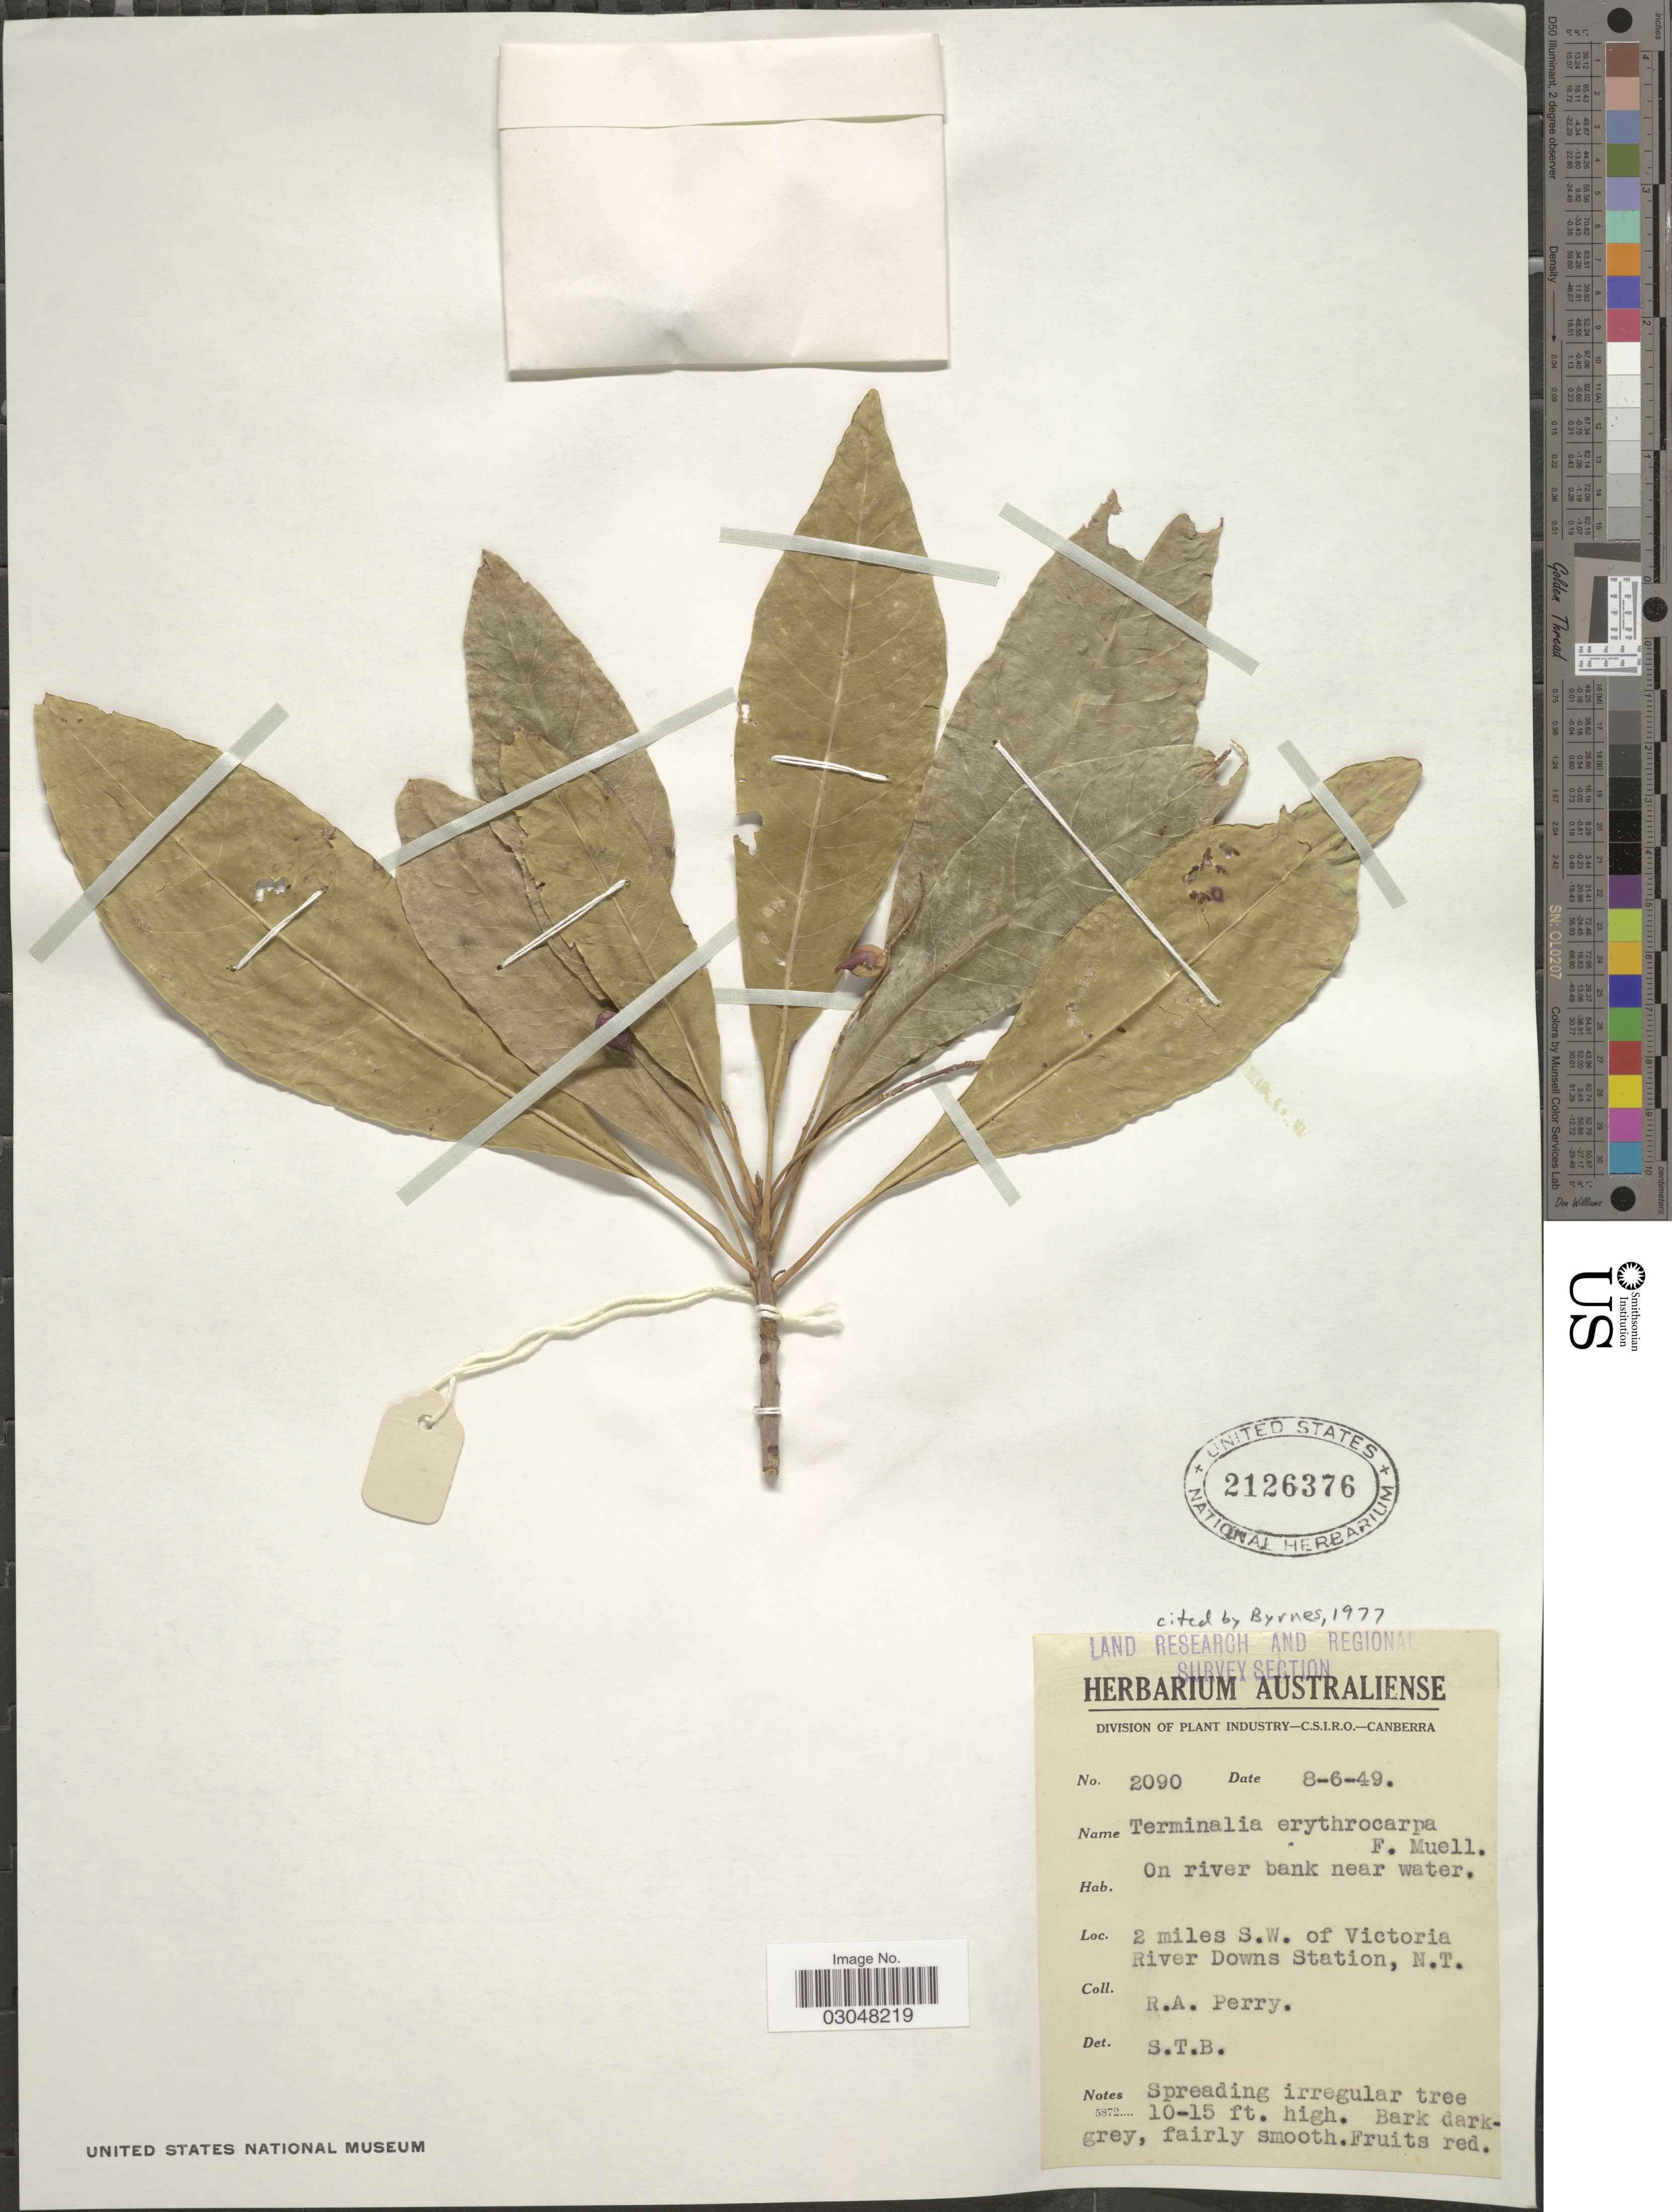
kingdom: Plantae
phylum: Tracheophyta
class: Magnoliopsida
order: Myrtales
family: Combretaceae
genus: Terminalia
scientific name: Terminalia erythrocarpa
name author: F. Muell.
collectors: Perry, R. A.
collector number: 2090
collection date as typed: Transcribed d/m/y: 8/6/49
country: Australia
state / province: Northern Territory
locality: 2 miles S.W. of Victoria River Downs Station, N.T.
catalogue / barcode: US 2126376